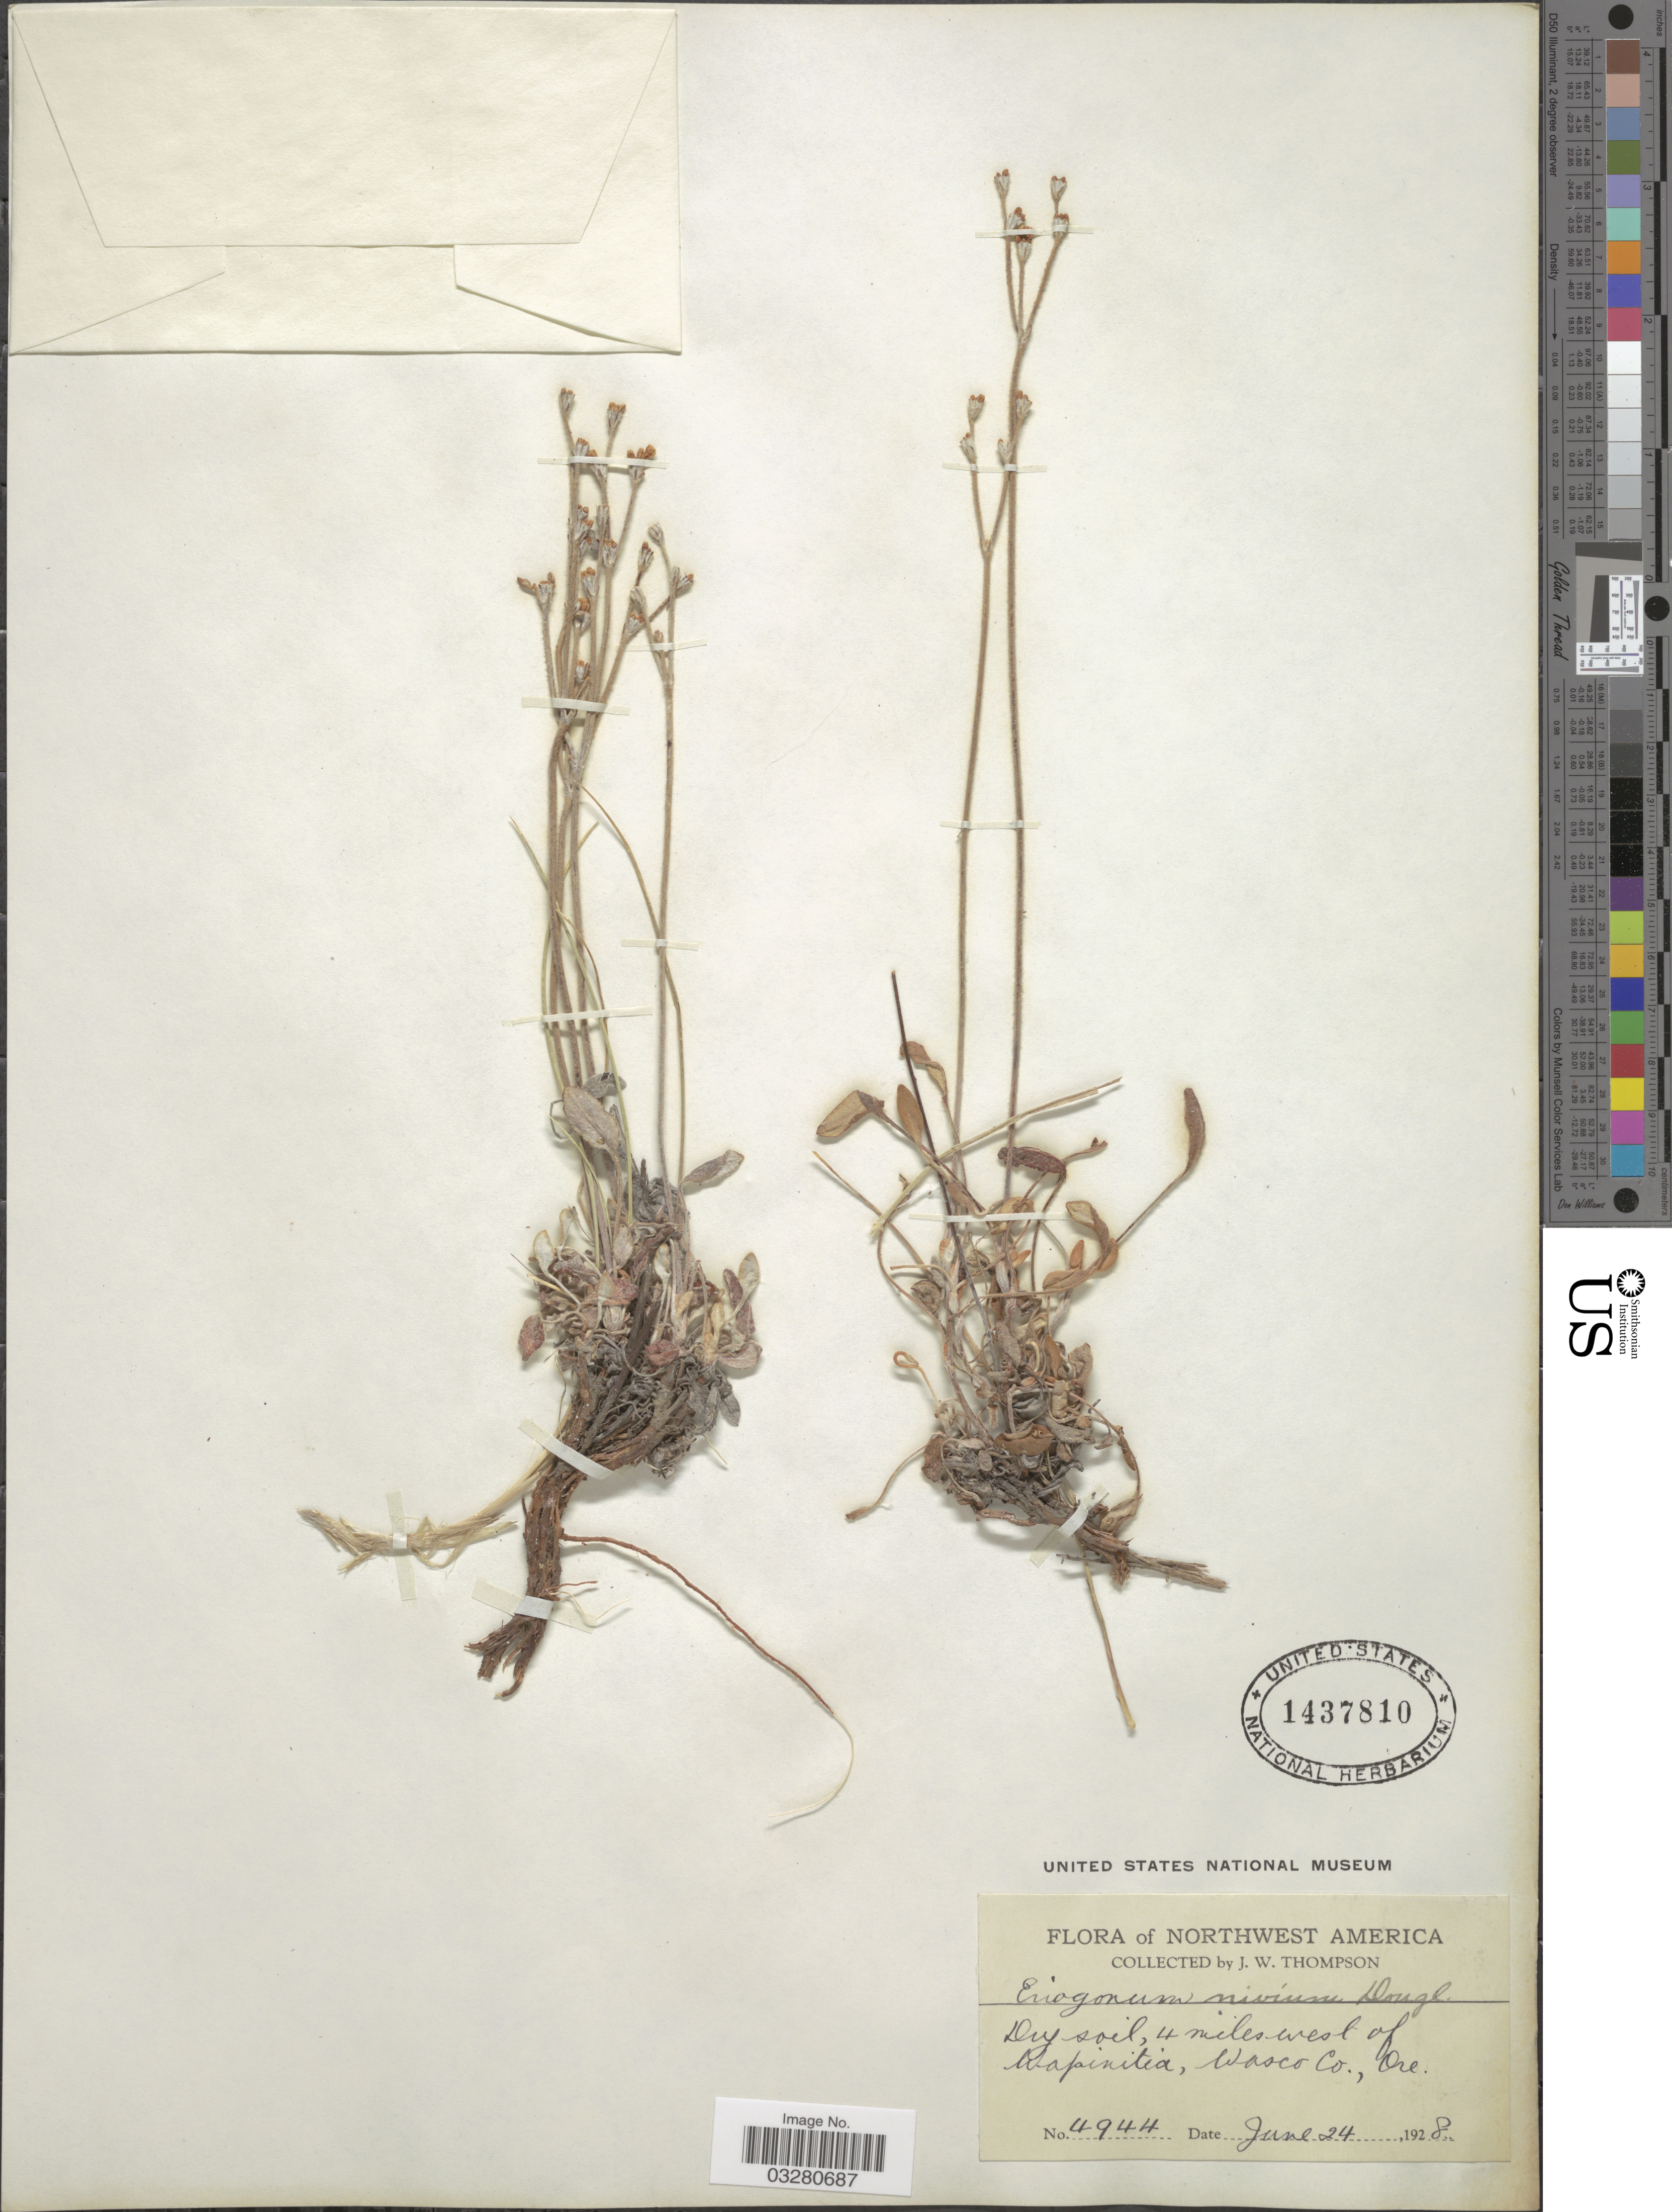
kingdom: Plantae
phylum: Tracheophyta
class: Magnoliopsida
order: Caryophyllales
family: Polygonaceae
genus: Eriogonum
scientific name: Eriogonum proliferum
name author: Torr. & A. Gray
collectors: J. W. Thompson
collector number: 4944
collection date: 1928-06-24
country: United States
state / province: Oregon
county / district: Wasco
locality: Northwest America. 4 miles west of Wapinitia, Wasco Co.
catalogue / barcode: US 1437810